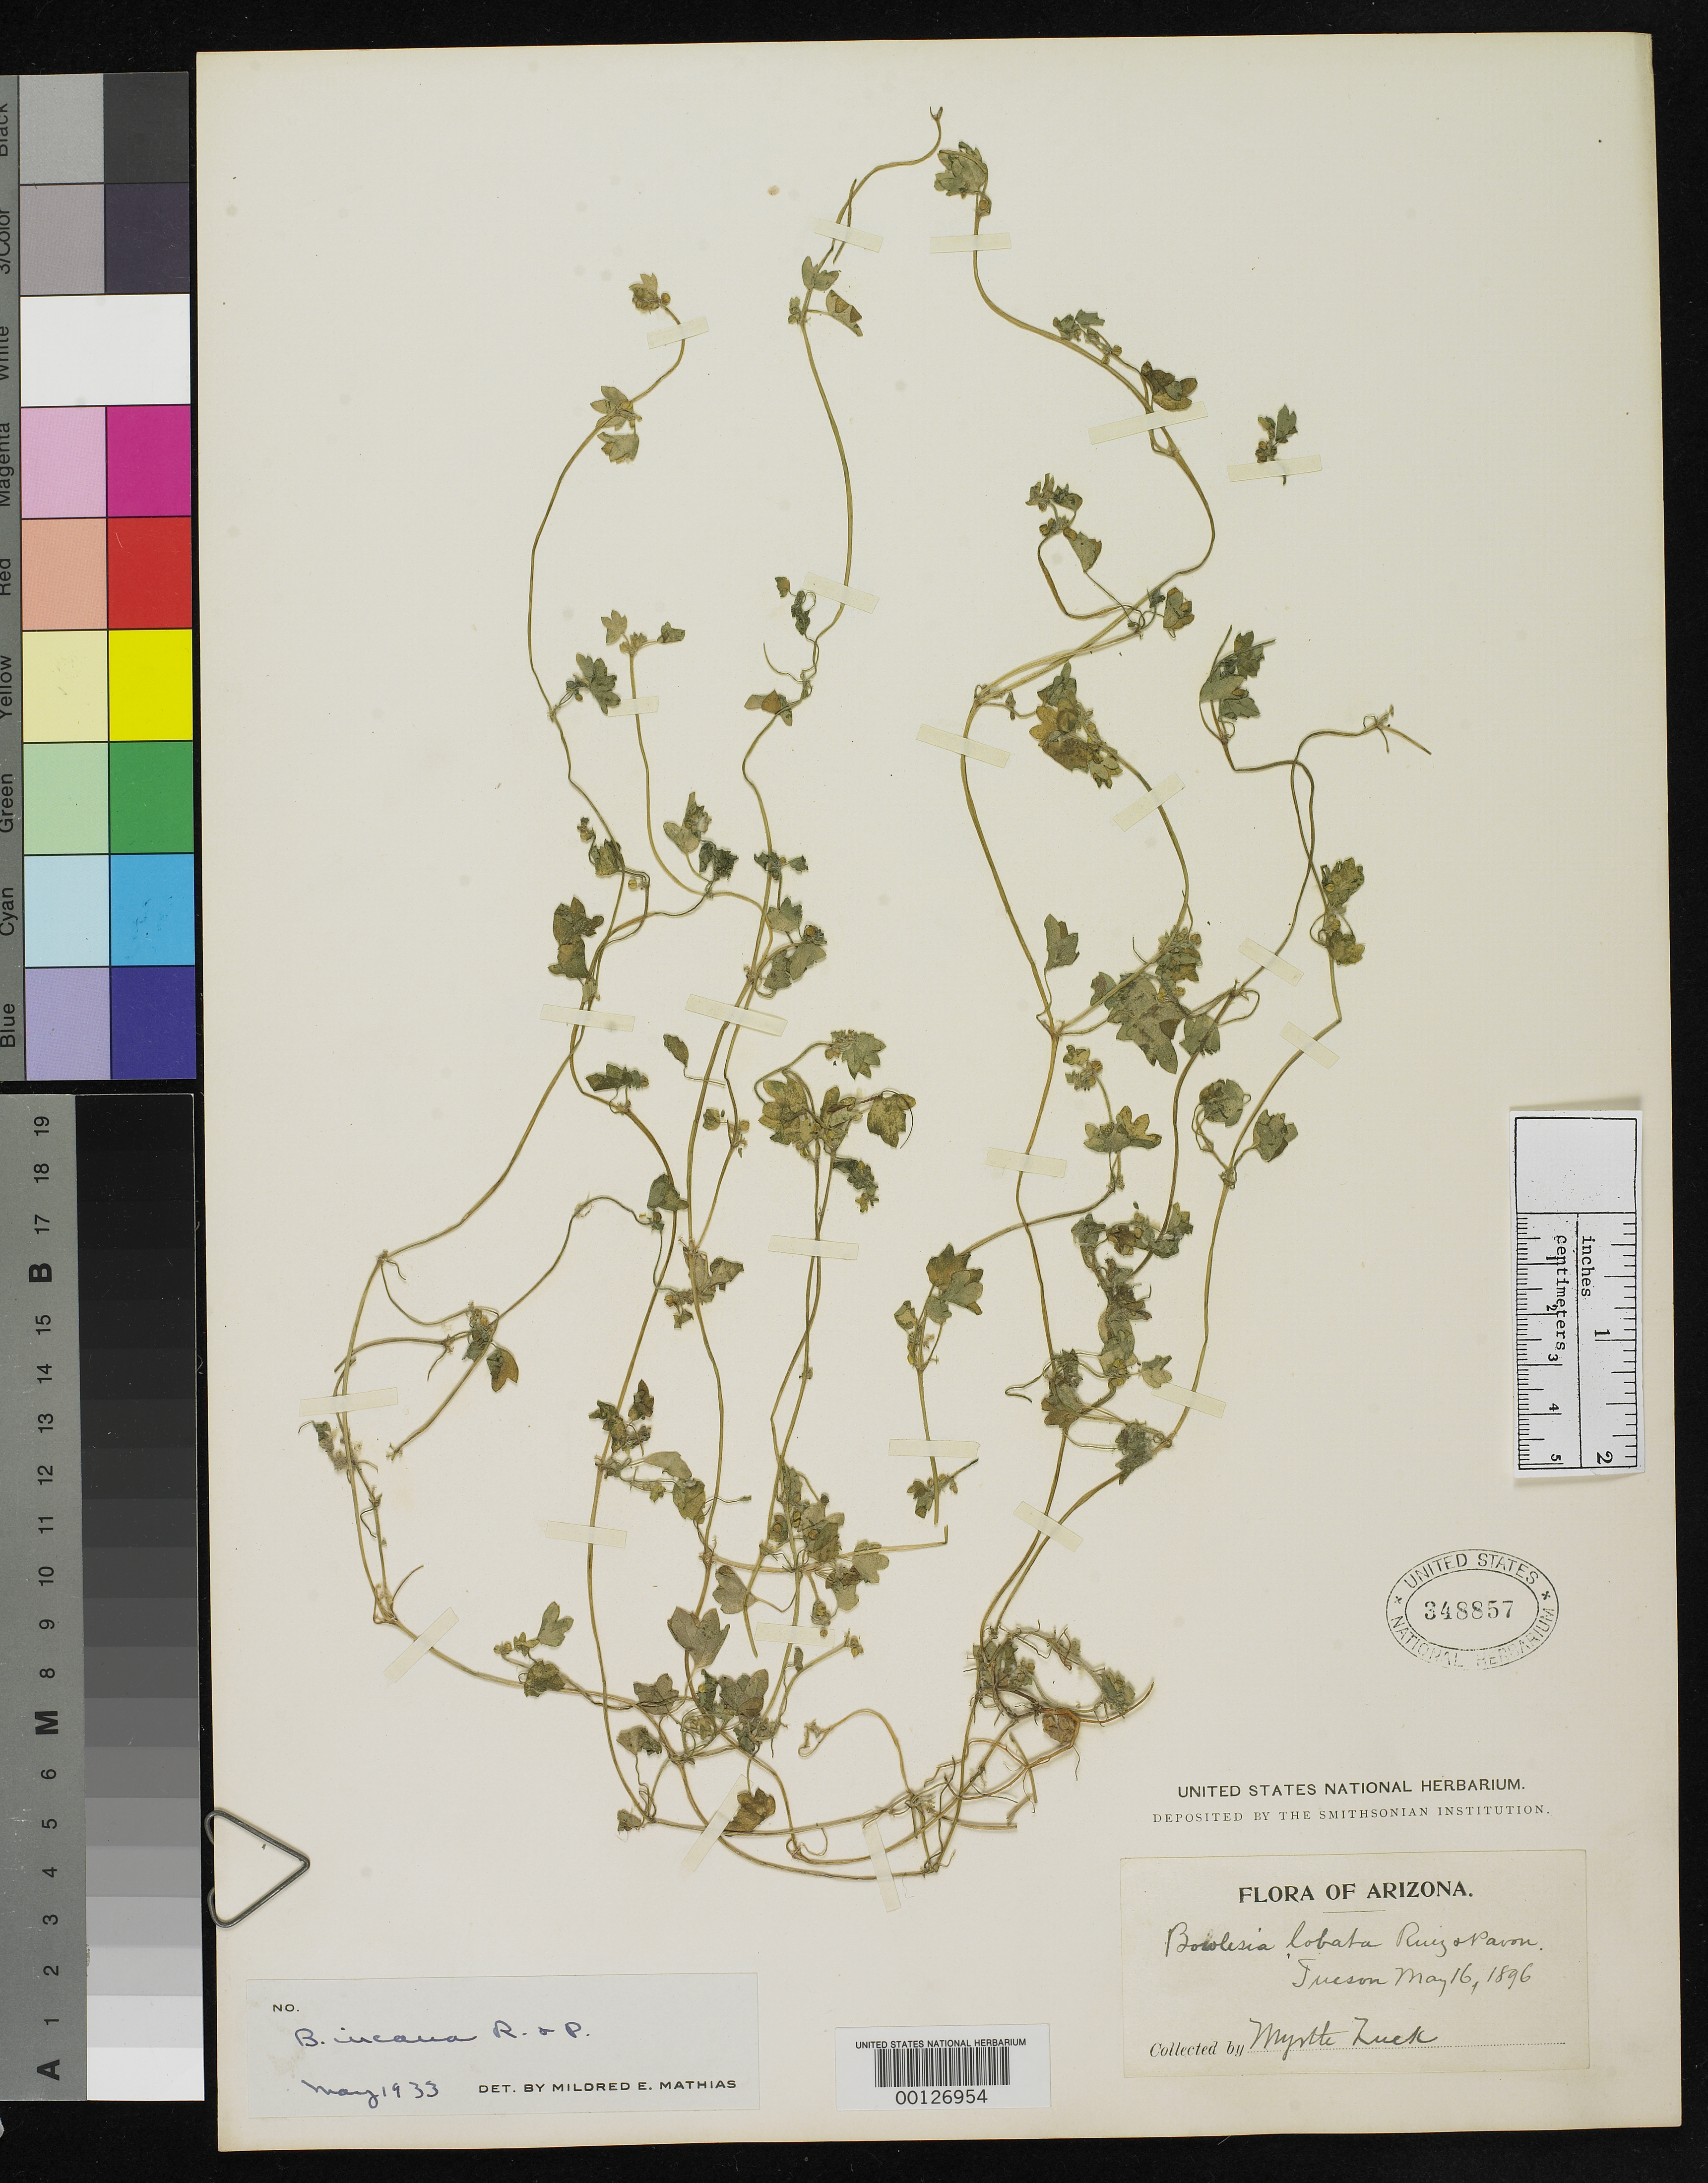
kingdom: Plantae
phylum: Tracheophyta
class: Magnoliopsida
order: Apiales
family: Apiaceae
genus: Bowlesia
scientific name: Bowlesia septentrionalis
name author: J.M. Coult. & Rose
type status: Type Collection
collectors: M. Zuck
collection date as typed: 16 May 1896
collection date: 1896-05-16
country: United States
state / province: Arizona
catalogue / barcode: US 348857